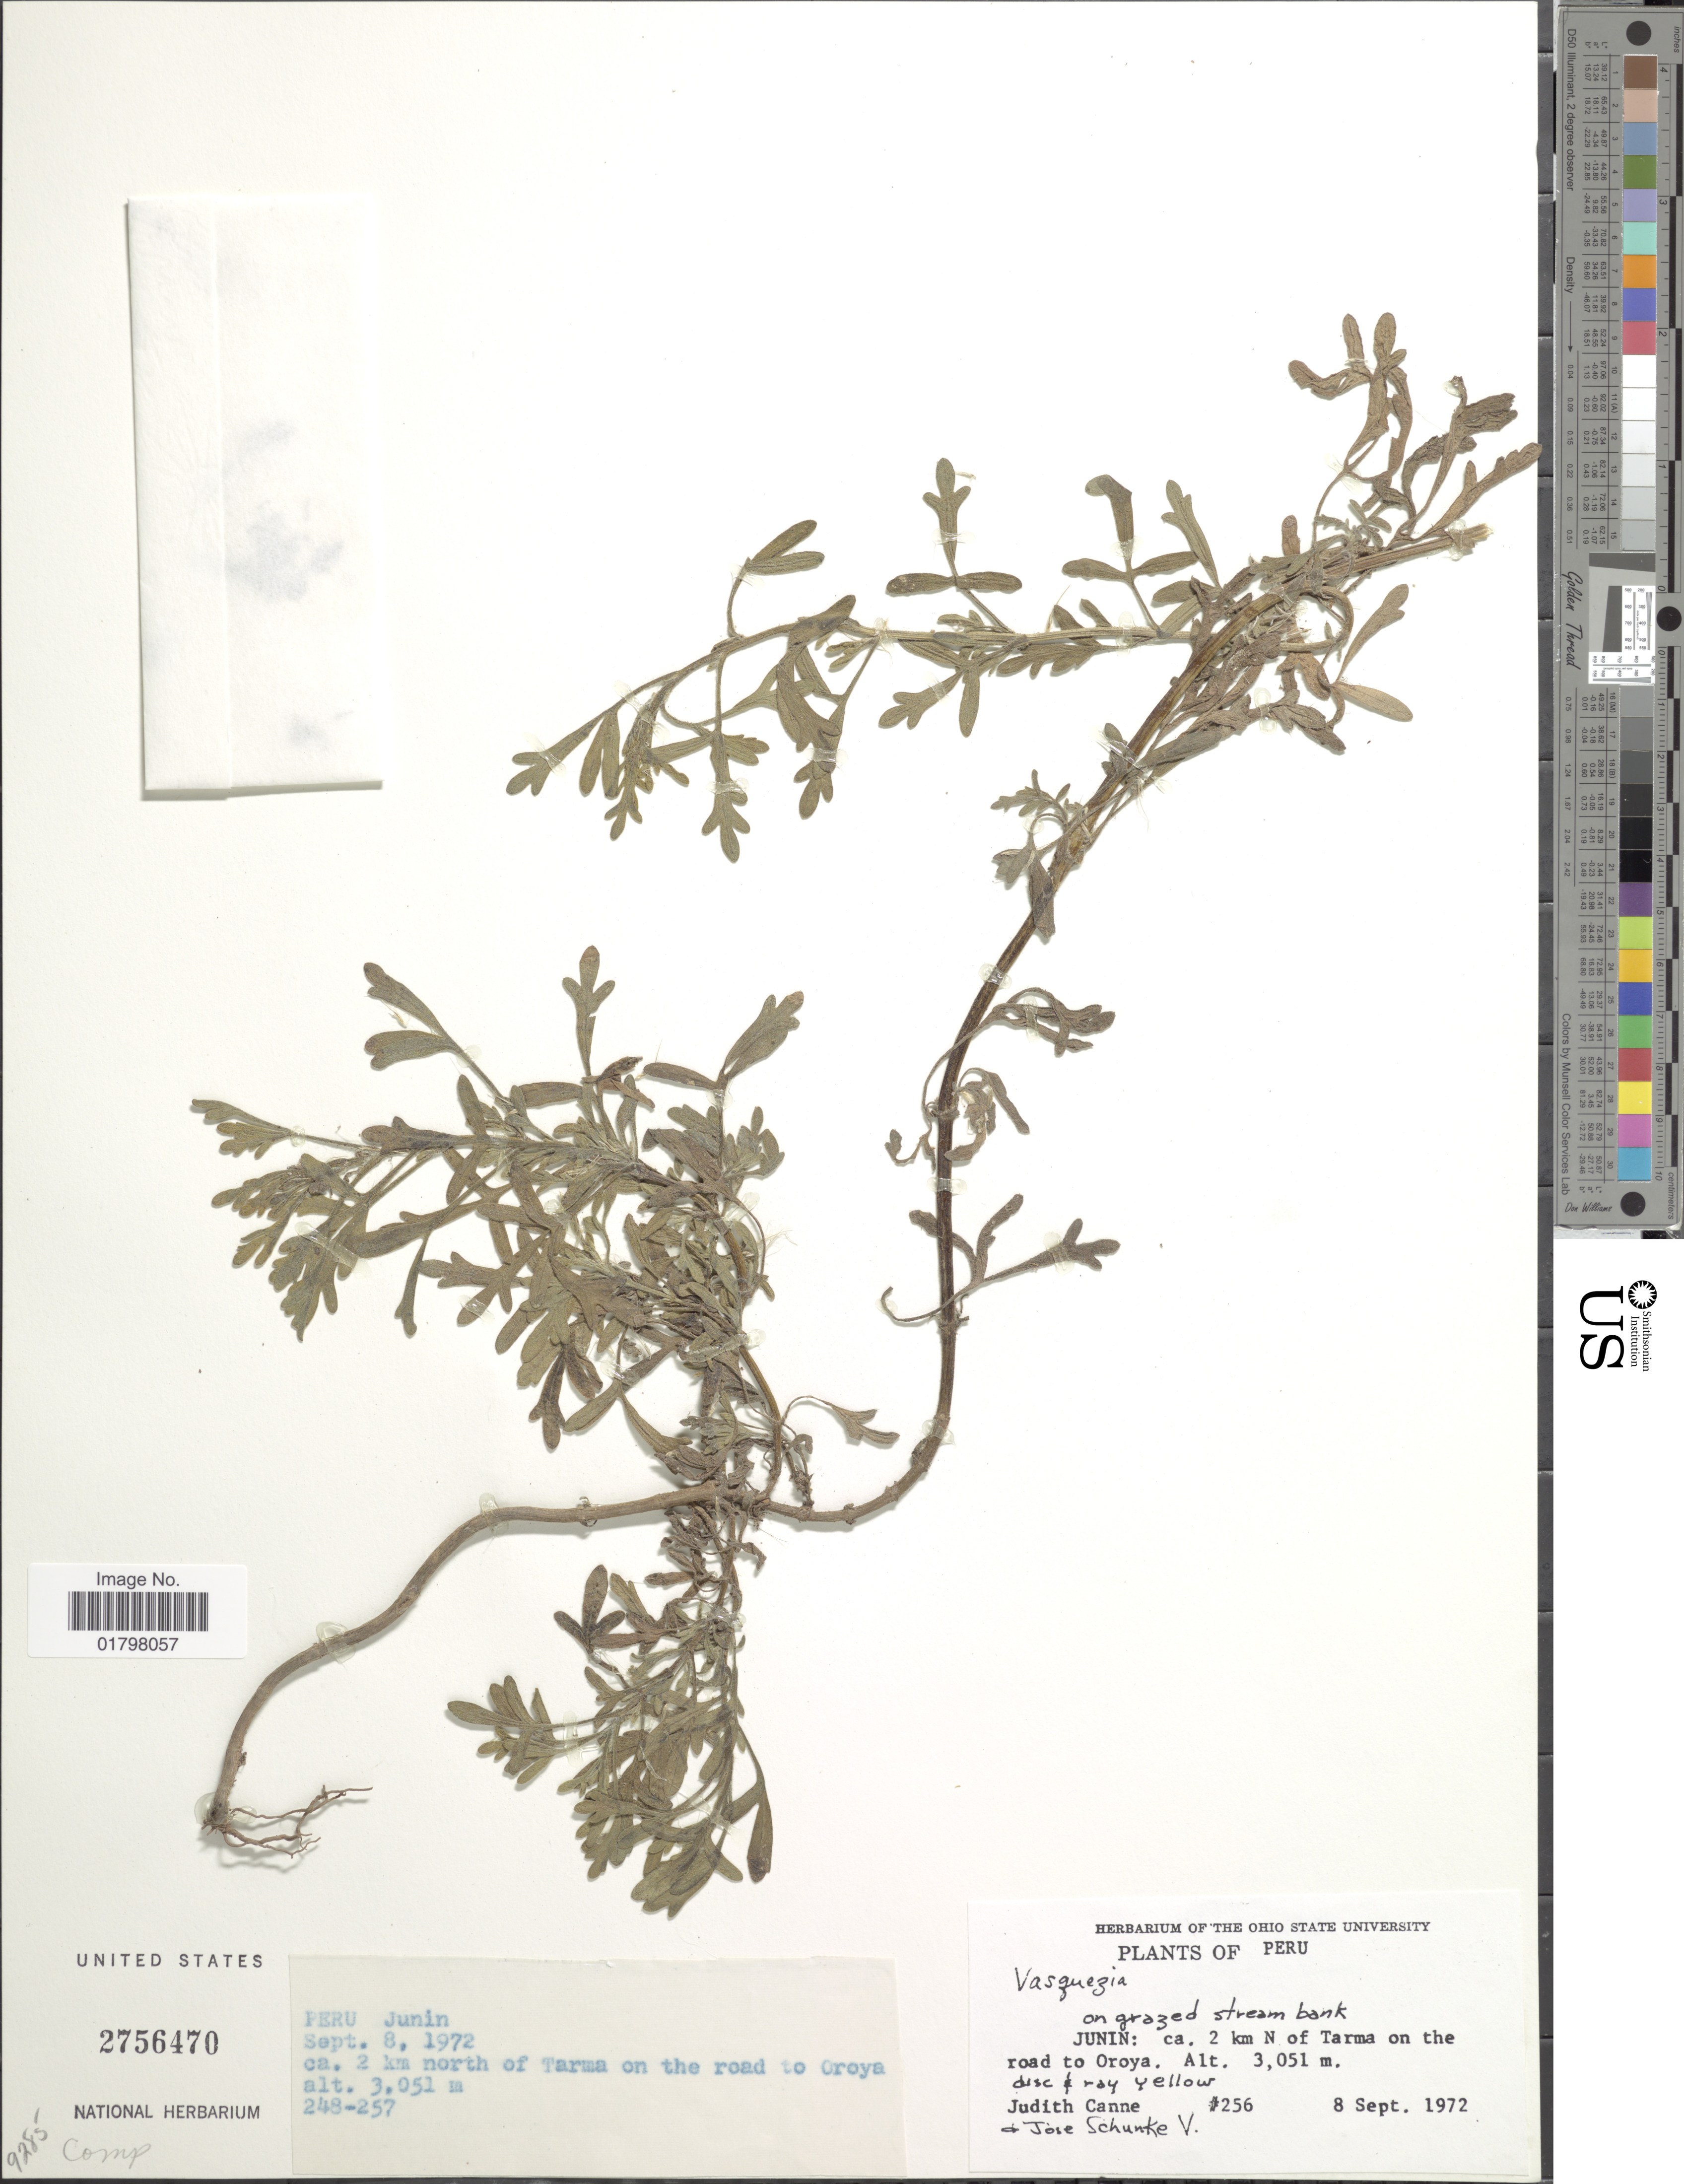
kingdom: Plantae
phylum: Tracheophyta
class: Magnoliopsida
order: Asterales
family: Asteraceae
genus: Vasquesia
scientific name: Vasquesia sp.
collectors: J. M. Canne-Hilliker & J. Schunke Vigo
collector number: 256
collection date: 1972-09-08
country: Peru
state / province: Junín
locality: Junin: ca. 2 km N of Tarma on the road to Oroya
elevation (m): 3051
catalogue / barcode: US 2756470